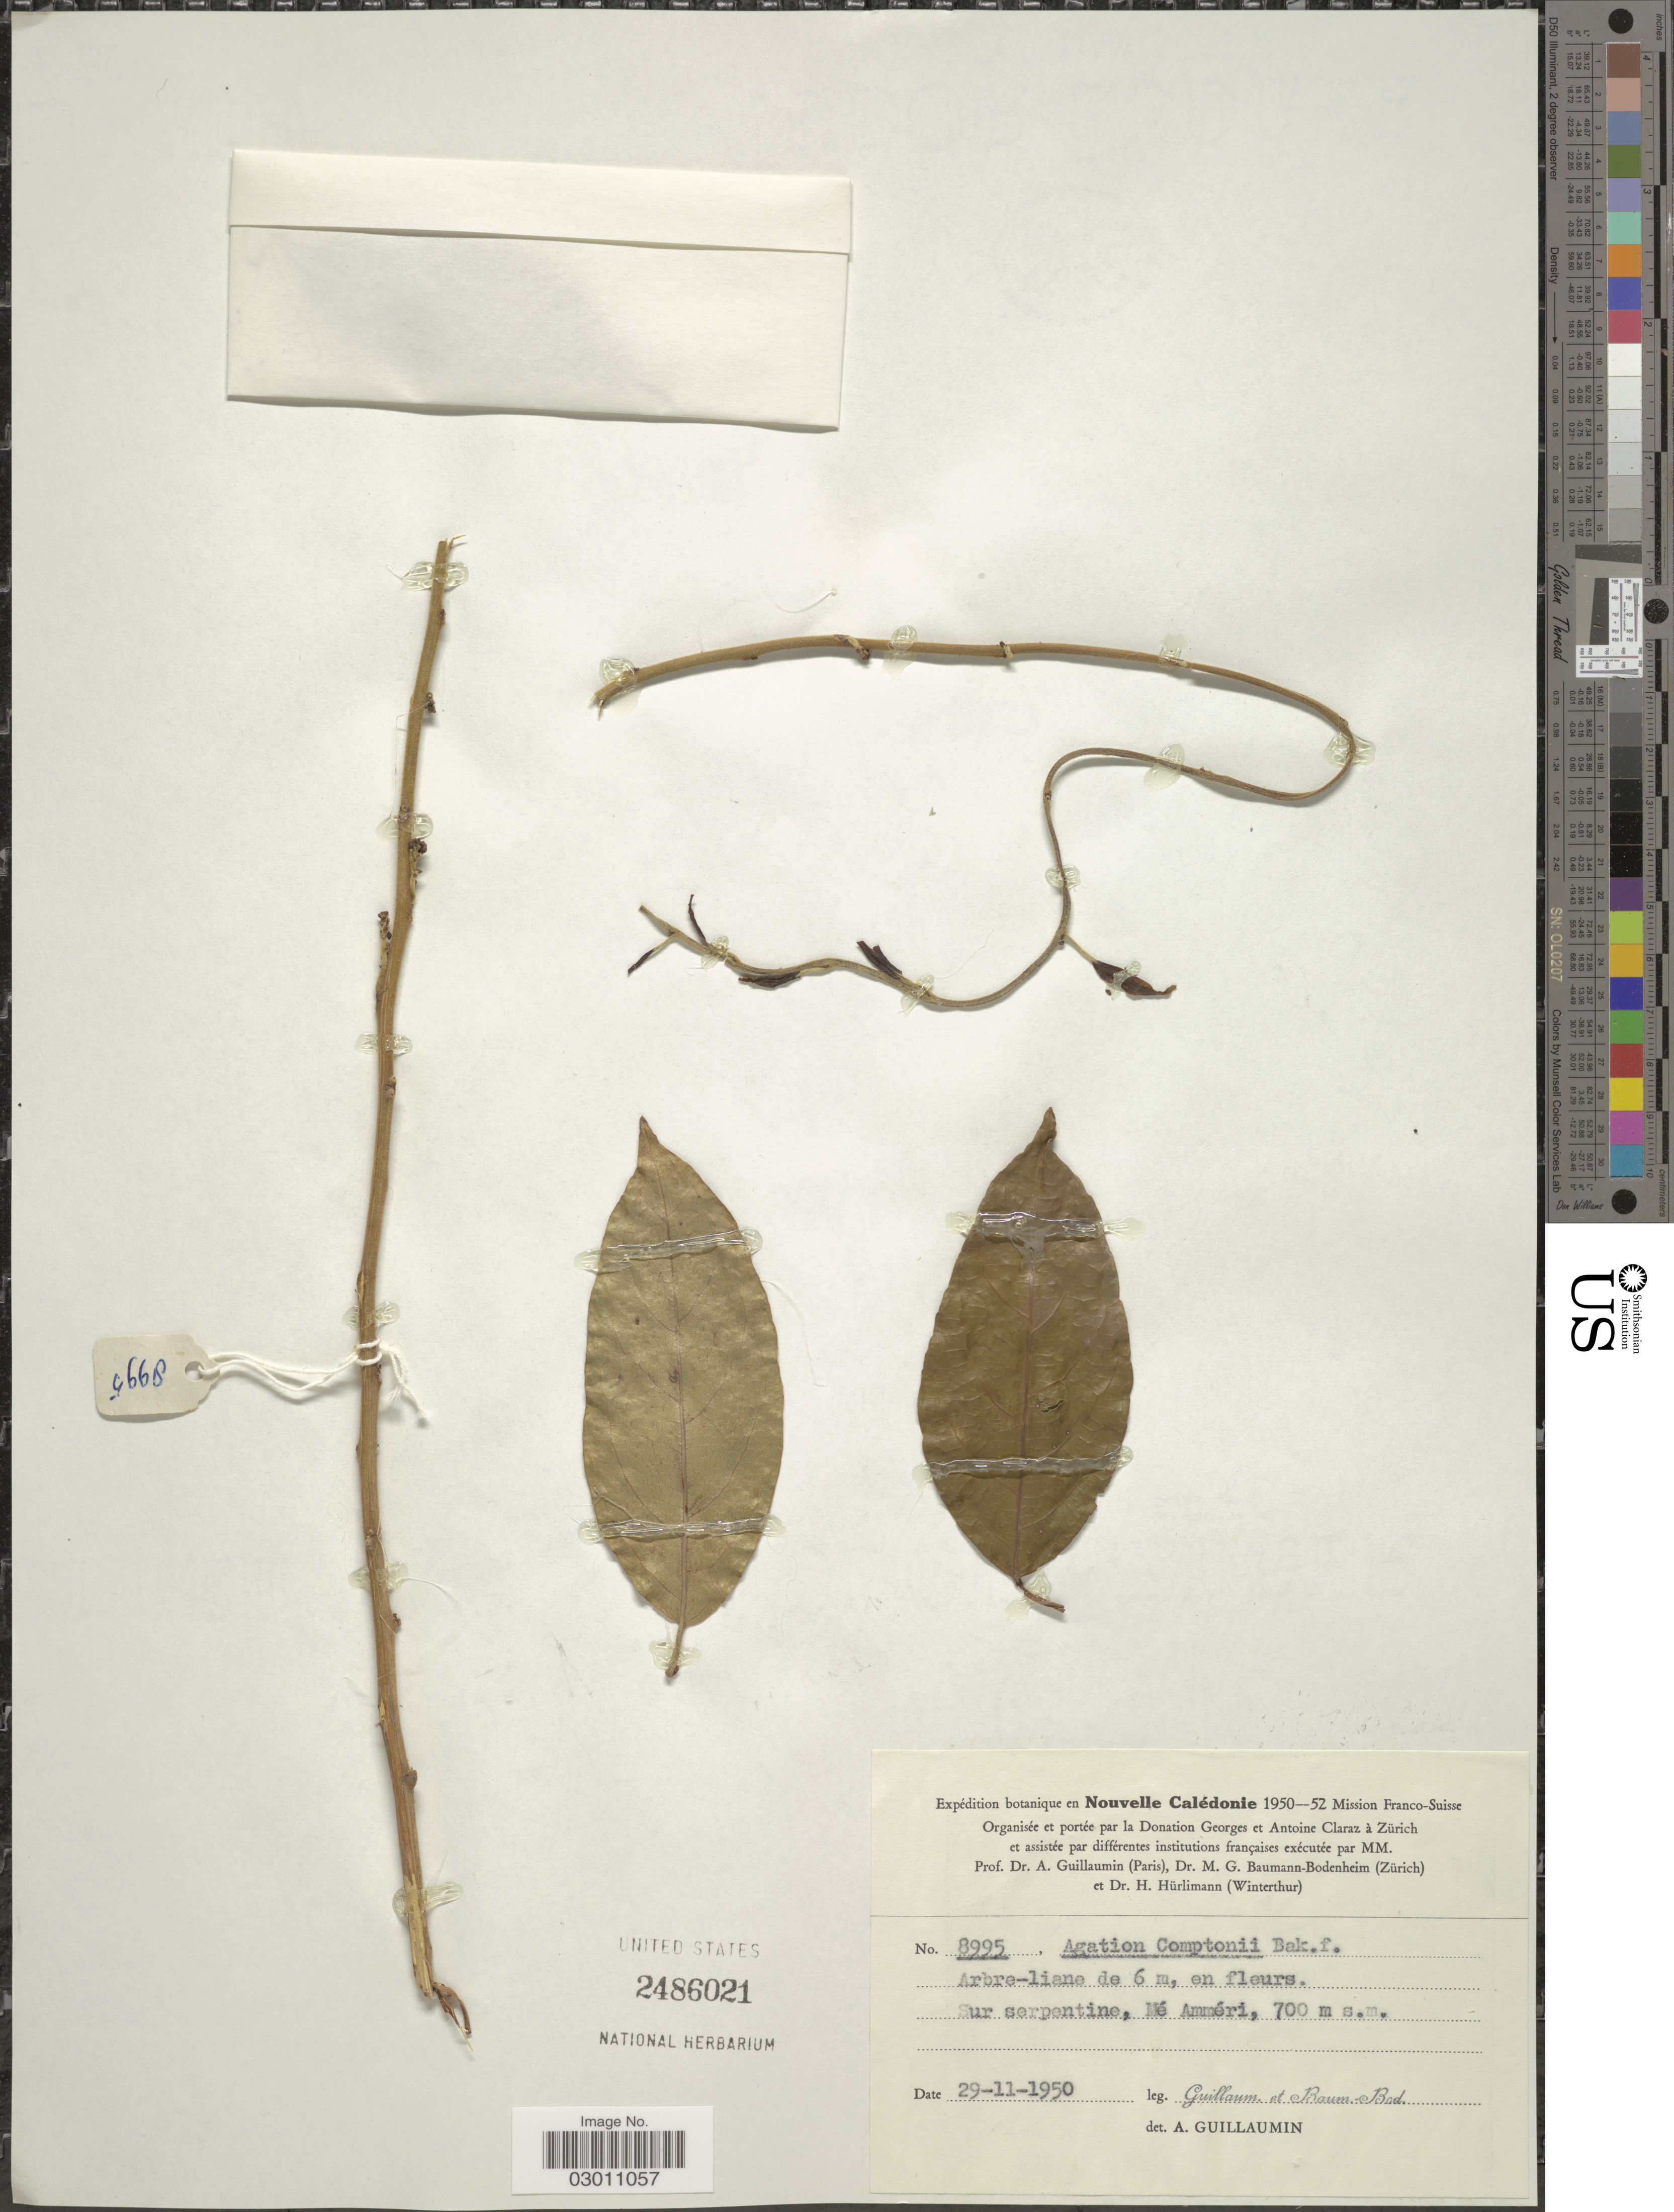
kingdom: Plantae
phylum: Tracheophyta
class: Magnoliopsida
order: Malpighiales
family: Violaceae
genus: Agatea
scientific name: Agatea rufotomentosa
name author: (Baker f.) Munzinger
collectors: A. Guillaumin & M. G. Baumann-Bodenheim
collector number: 8995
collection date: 1950-11-29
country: New Caledonia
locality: Nouvelle Calédonie. Sur serpentine, Mé Amméri.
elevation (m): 700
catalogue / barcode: US 2486021